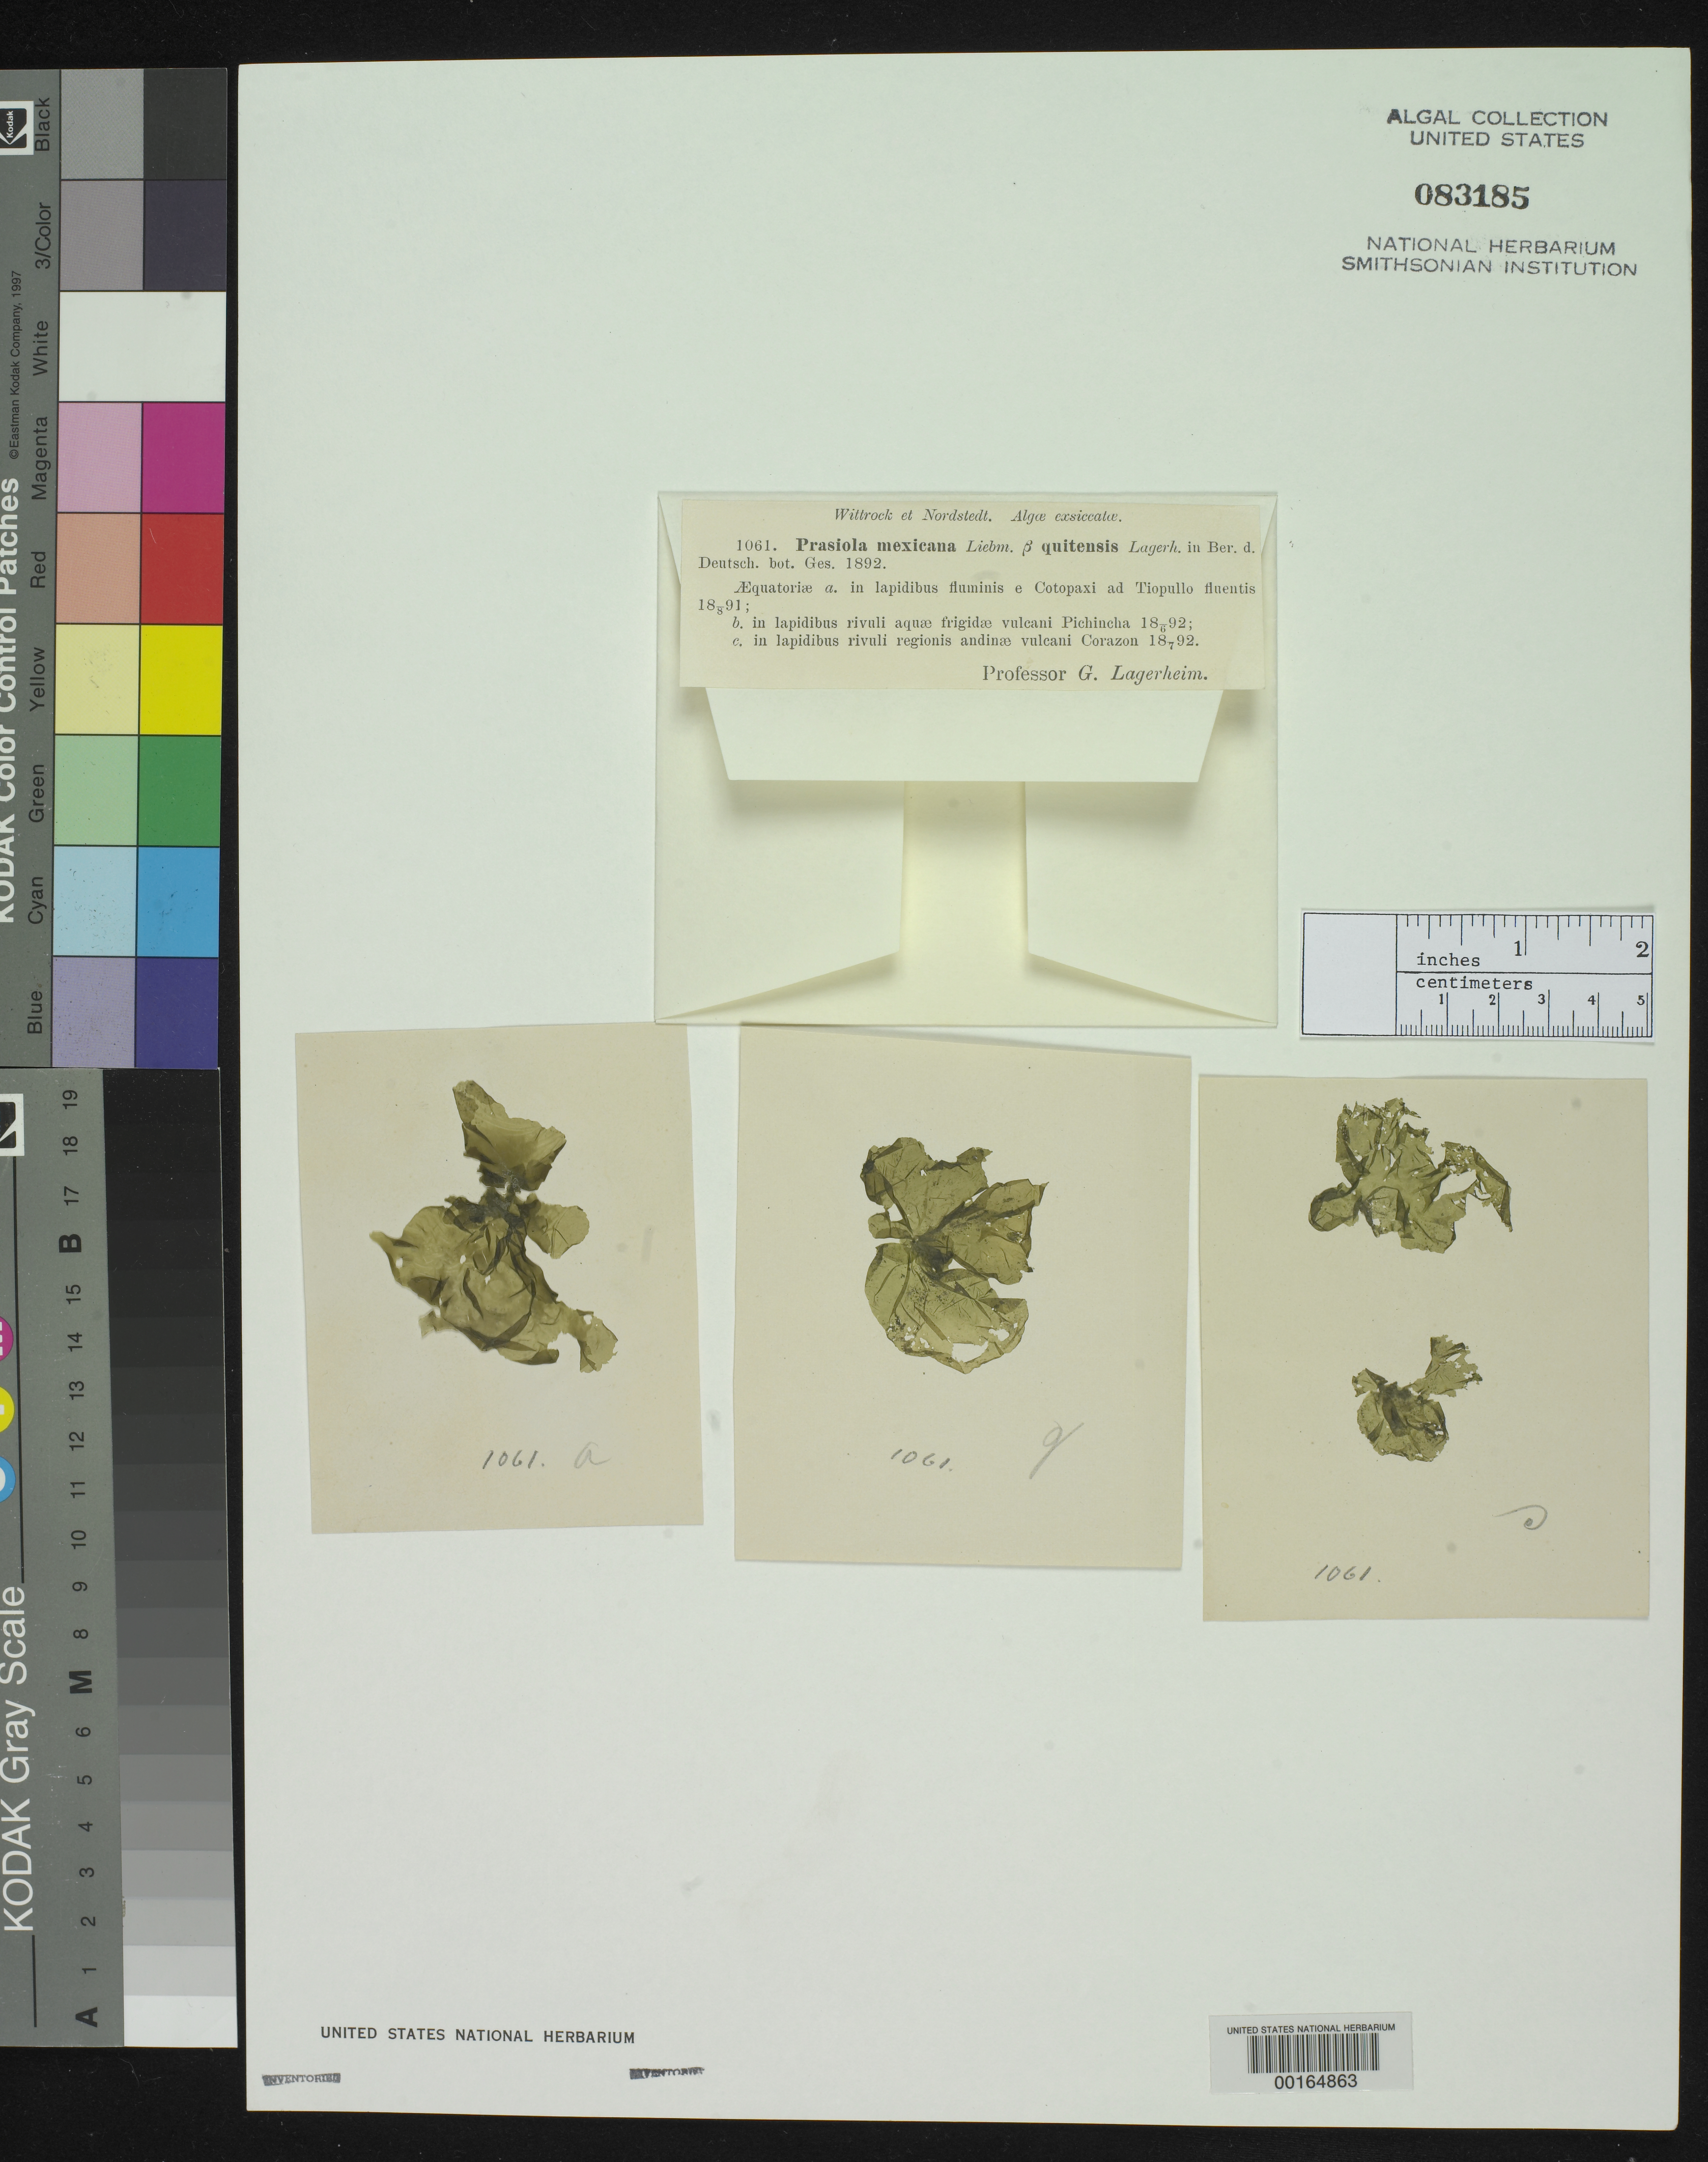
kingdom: Plantae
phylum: Chlorophyta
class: Trebouxiophyceae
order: Prasiolales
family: Prasiolaceae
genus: Prasiola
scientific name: Prasiola mexicana var. quitensis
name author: Lagerh. in Wittr. & Nordstedt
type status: Isotype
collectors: G. Lagerheim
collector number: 1061A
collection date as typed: Aug 1891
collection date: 1891-08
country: Ecuador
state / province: Cotopaxi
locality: Cotopaxi, Tiopullo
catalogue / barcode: US 83185